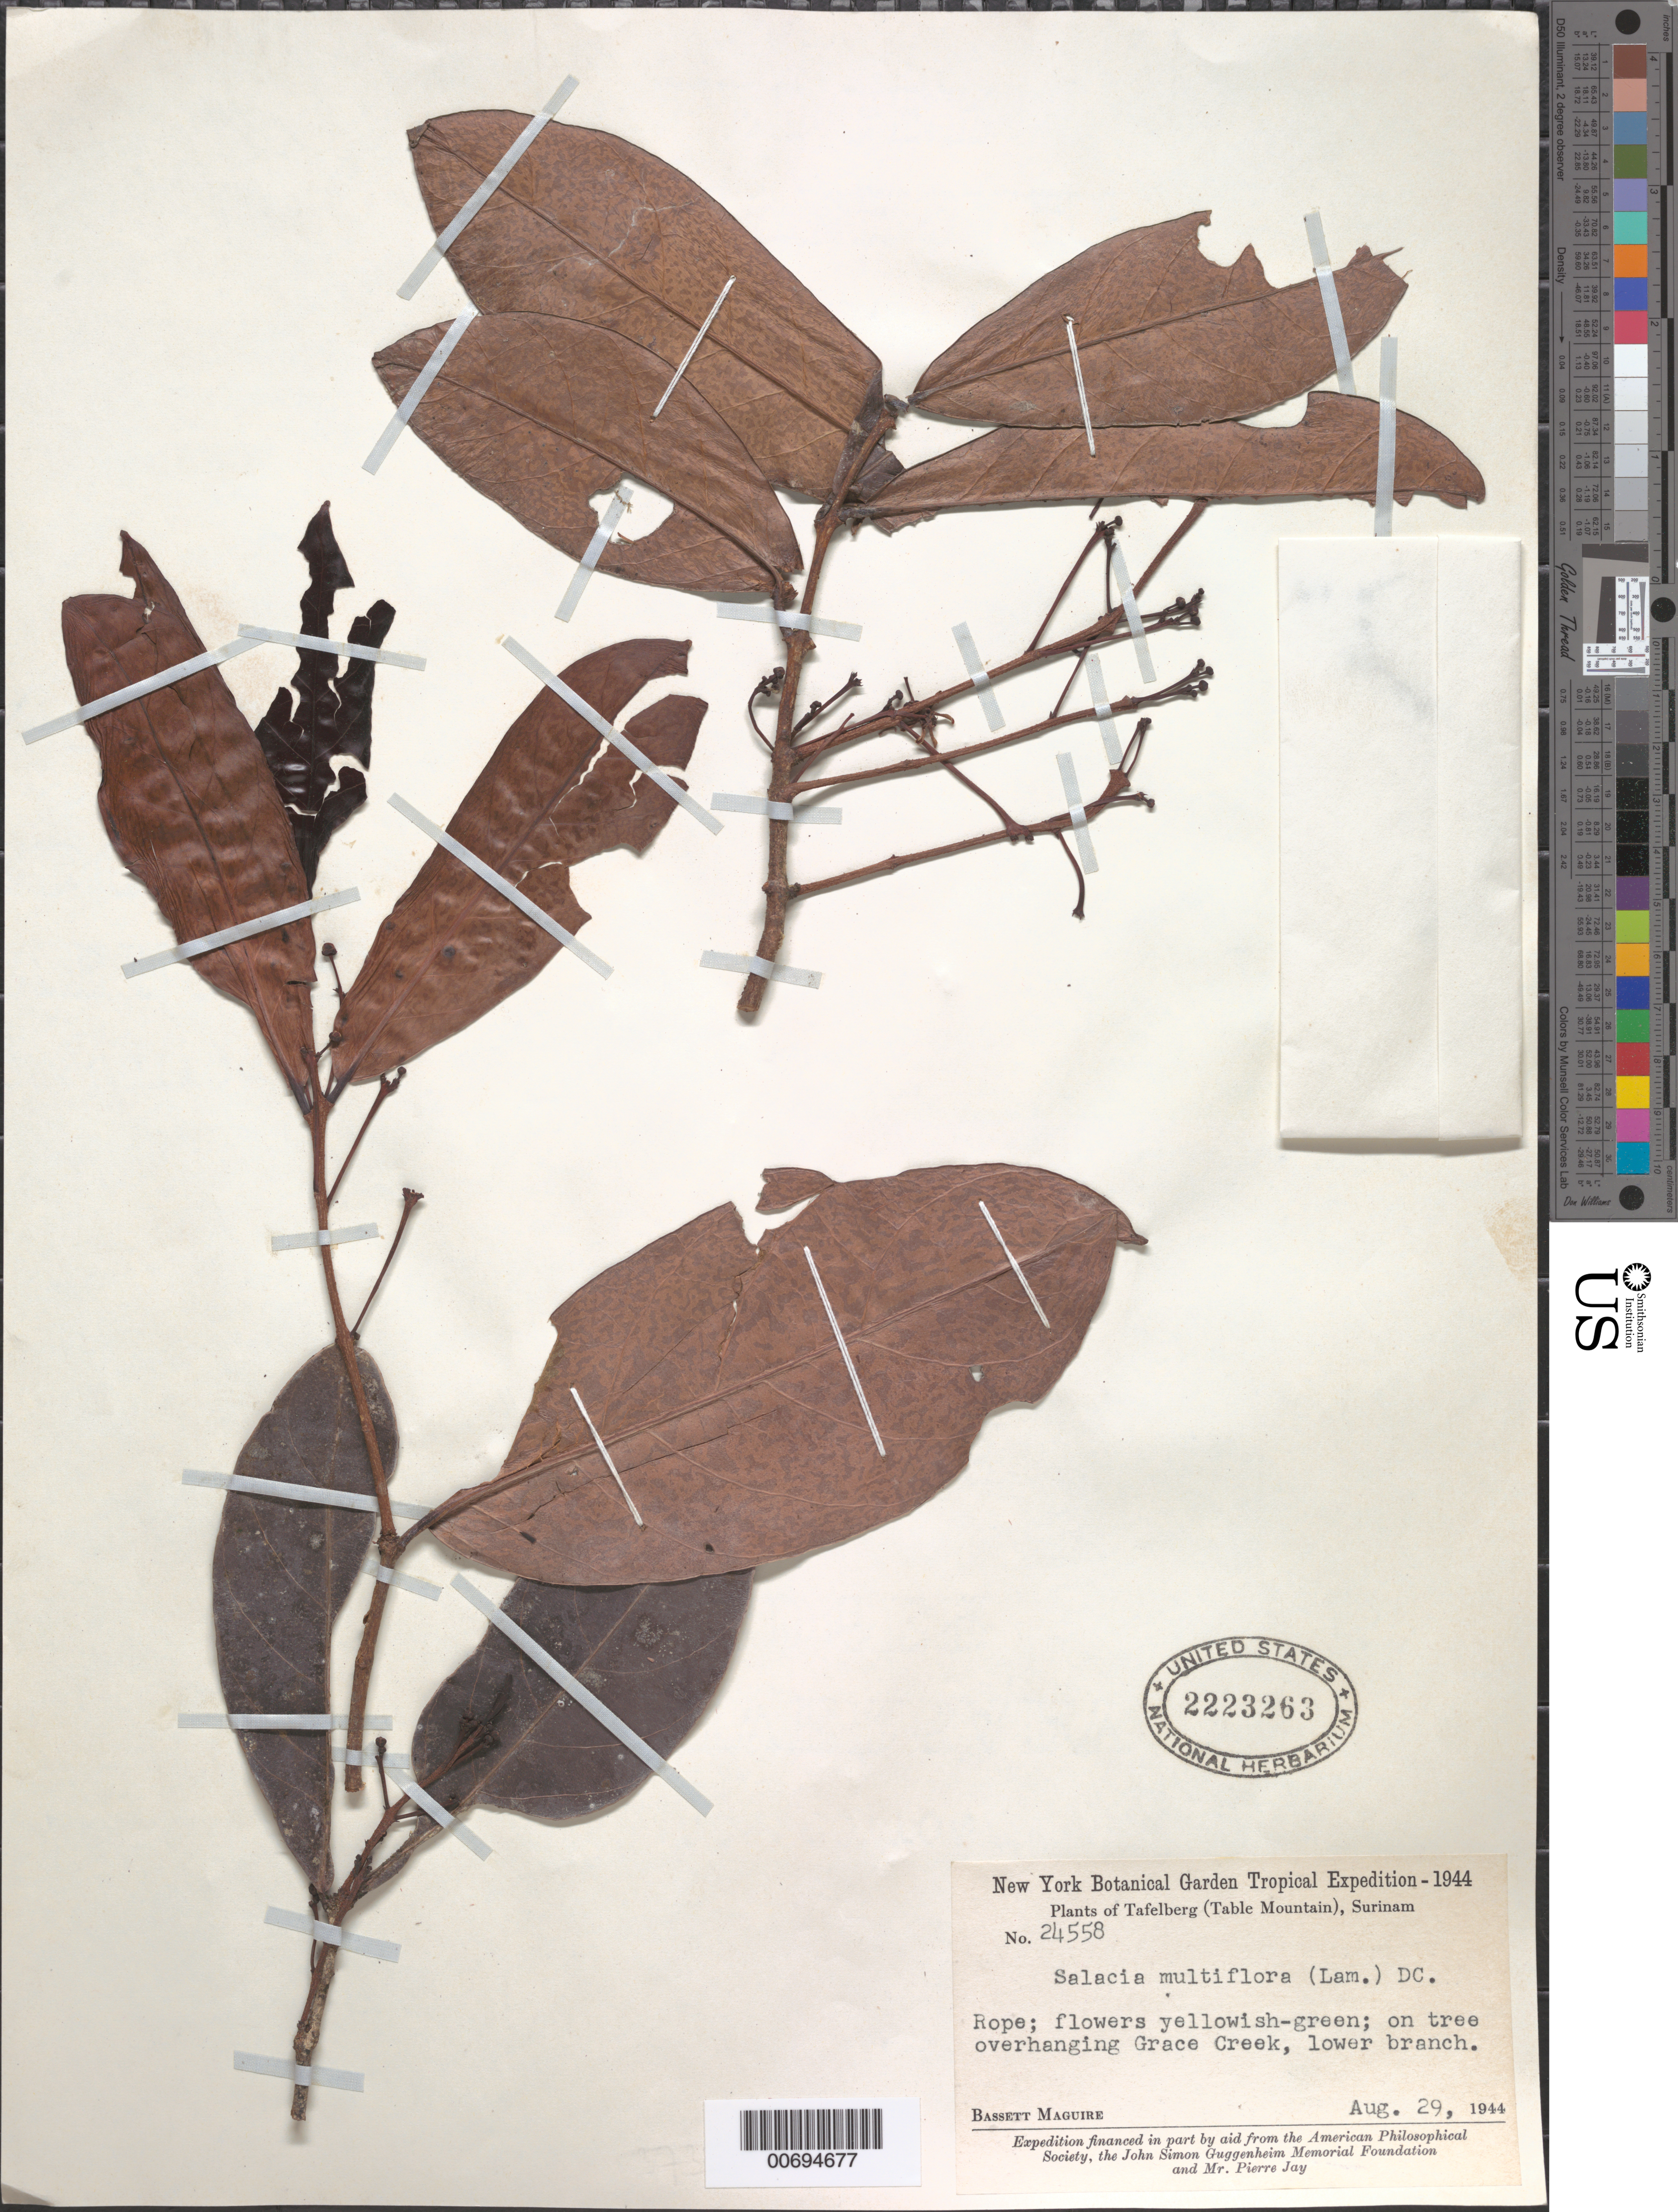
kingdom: Plantae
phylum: Tracheophyta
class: Magnoliopsida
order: Celastrales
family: Celastraceae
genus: Salacia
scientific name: Salacia multiflora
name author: (Lam.) DC.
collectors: B. Maguire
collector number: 24558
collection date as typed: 29-Aug-44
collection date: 1944-08-29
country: Suriname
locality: Tafelberg (Table Mountain), Grace Kreek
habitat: On lower branch of tree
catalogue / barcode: US 2223263